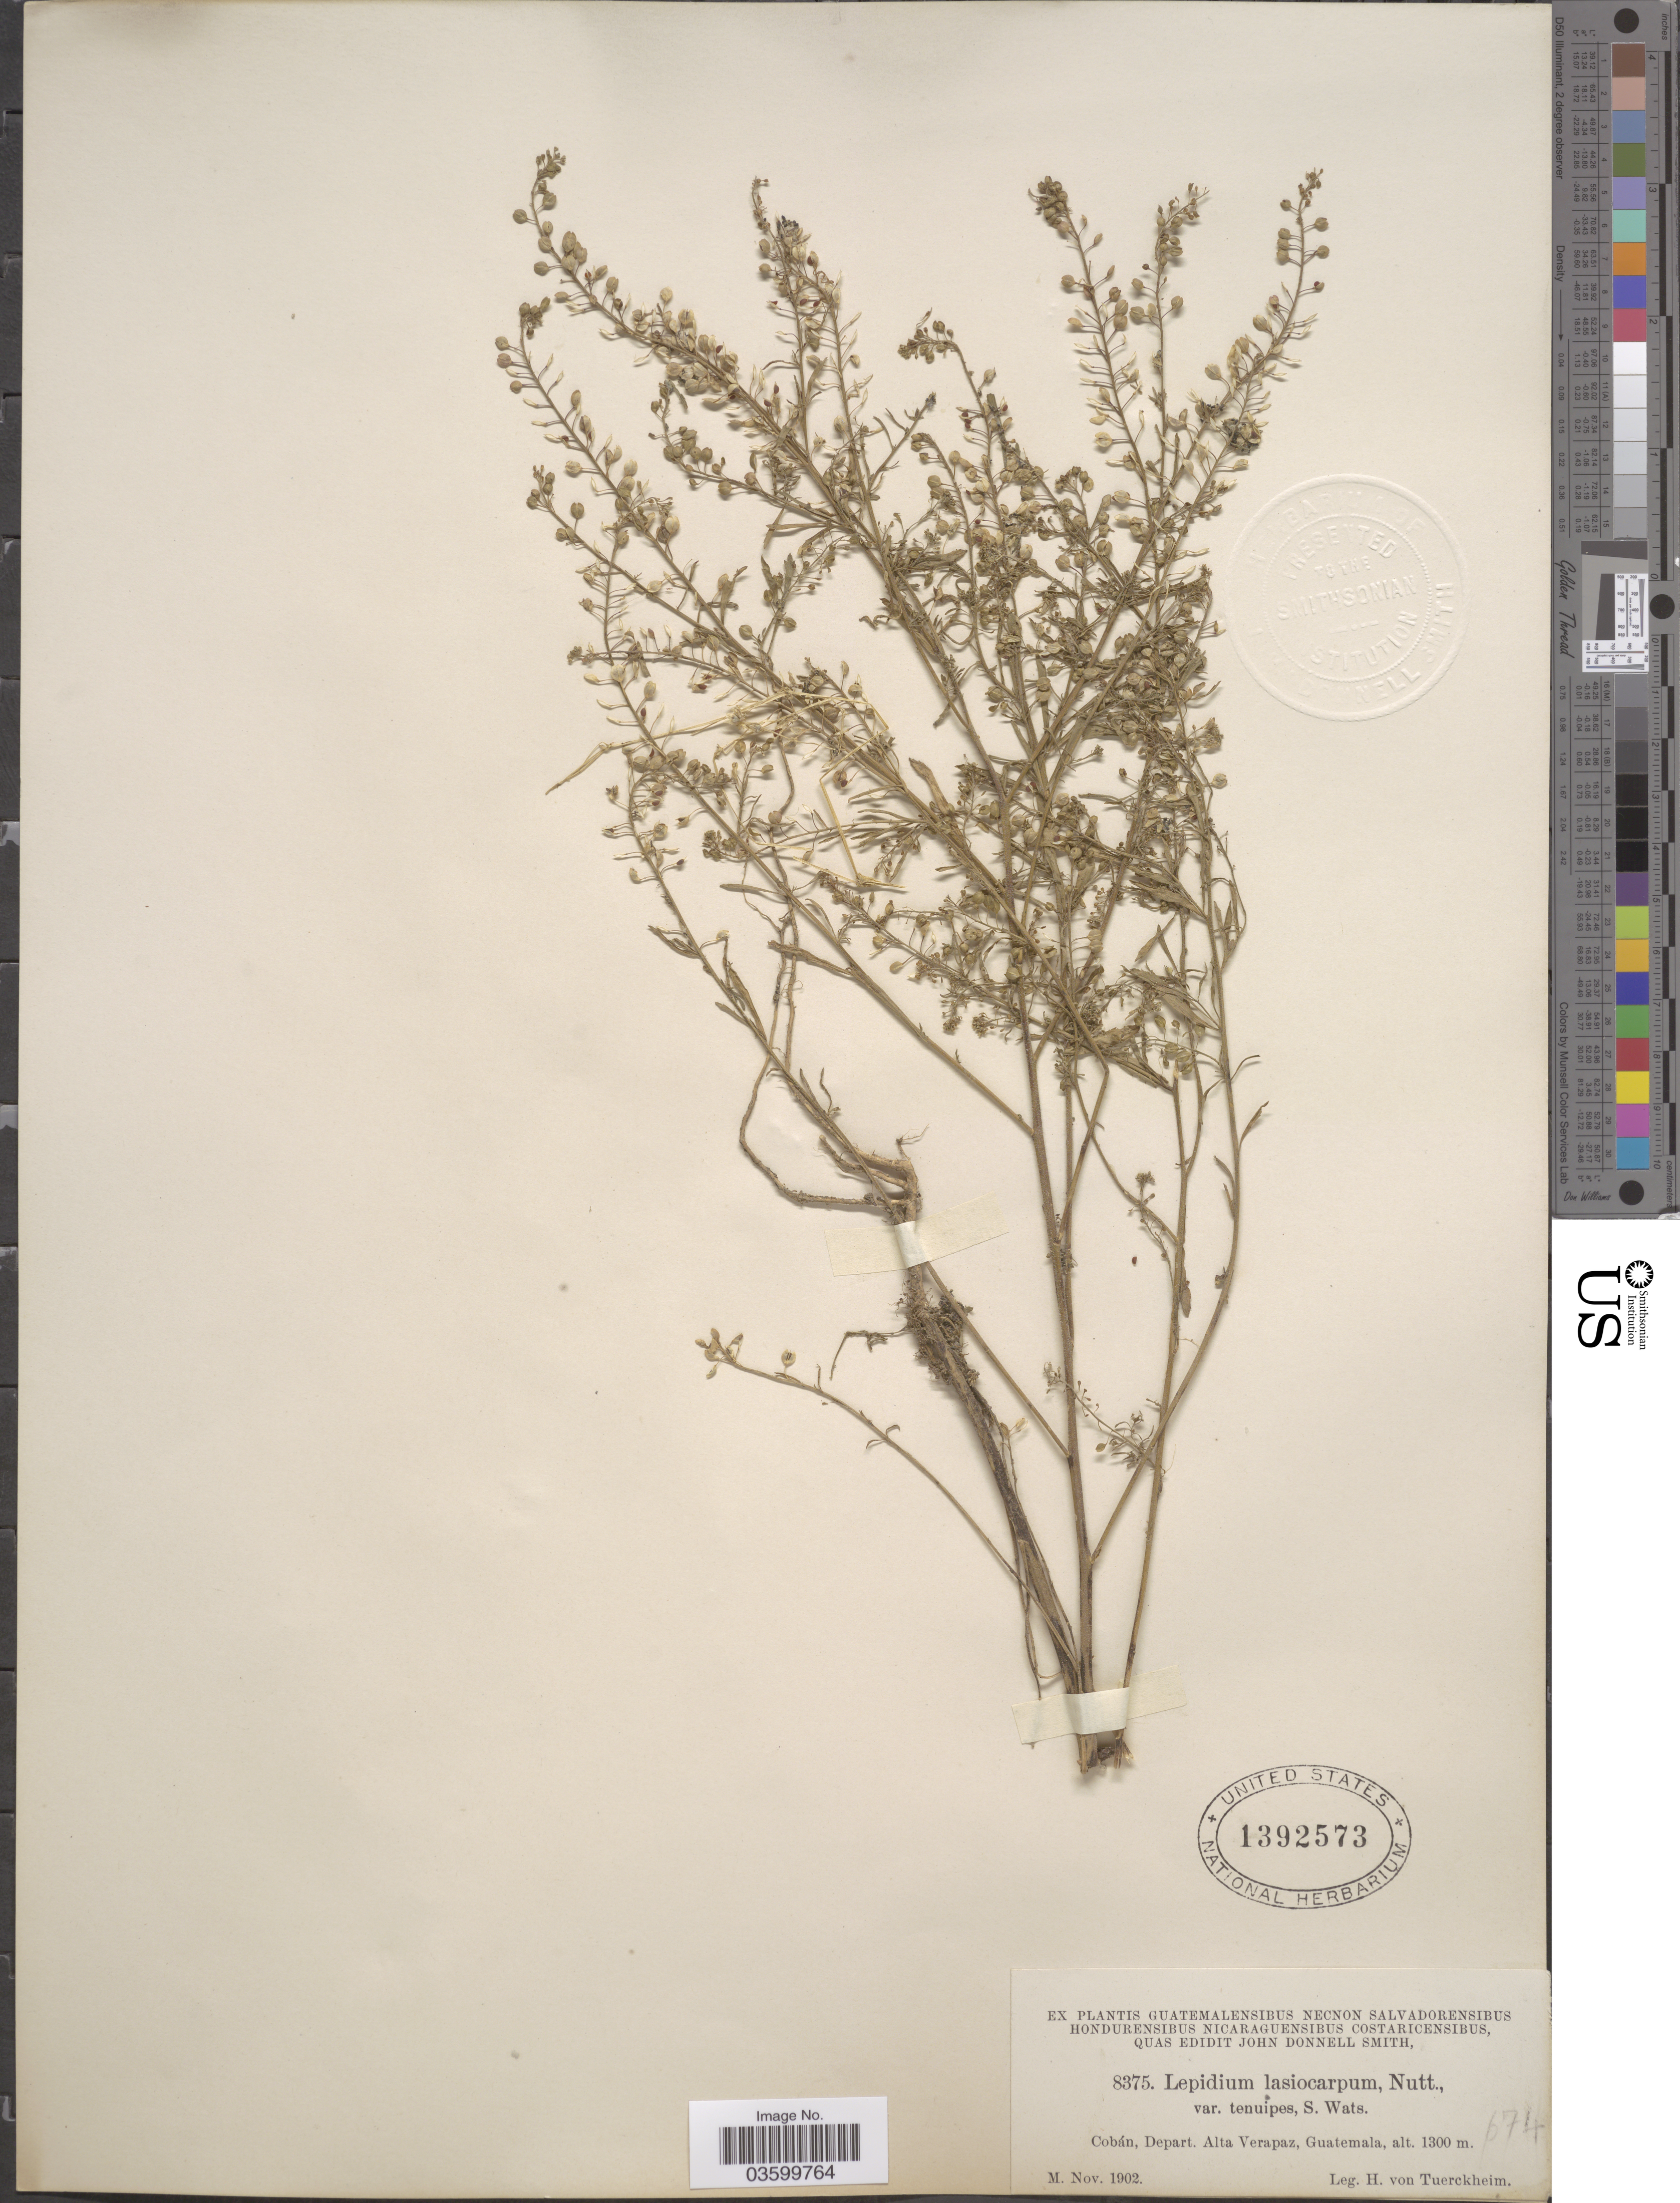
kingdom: Plantae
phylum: Tracheophyta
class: Magnoliopsida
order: Brassicales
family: Brassicaceae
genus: Lepidium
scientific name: Lepidium virginicum var. pubescens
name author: (Greene) C.L. Hitchc.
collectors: H. von Türckheim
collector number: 8375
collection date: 1902-11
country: Guatemala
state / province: Alta Verapaz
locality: Cobán, Depart. Alta Verapaz.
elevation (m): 1300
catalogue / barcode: US 1392573